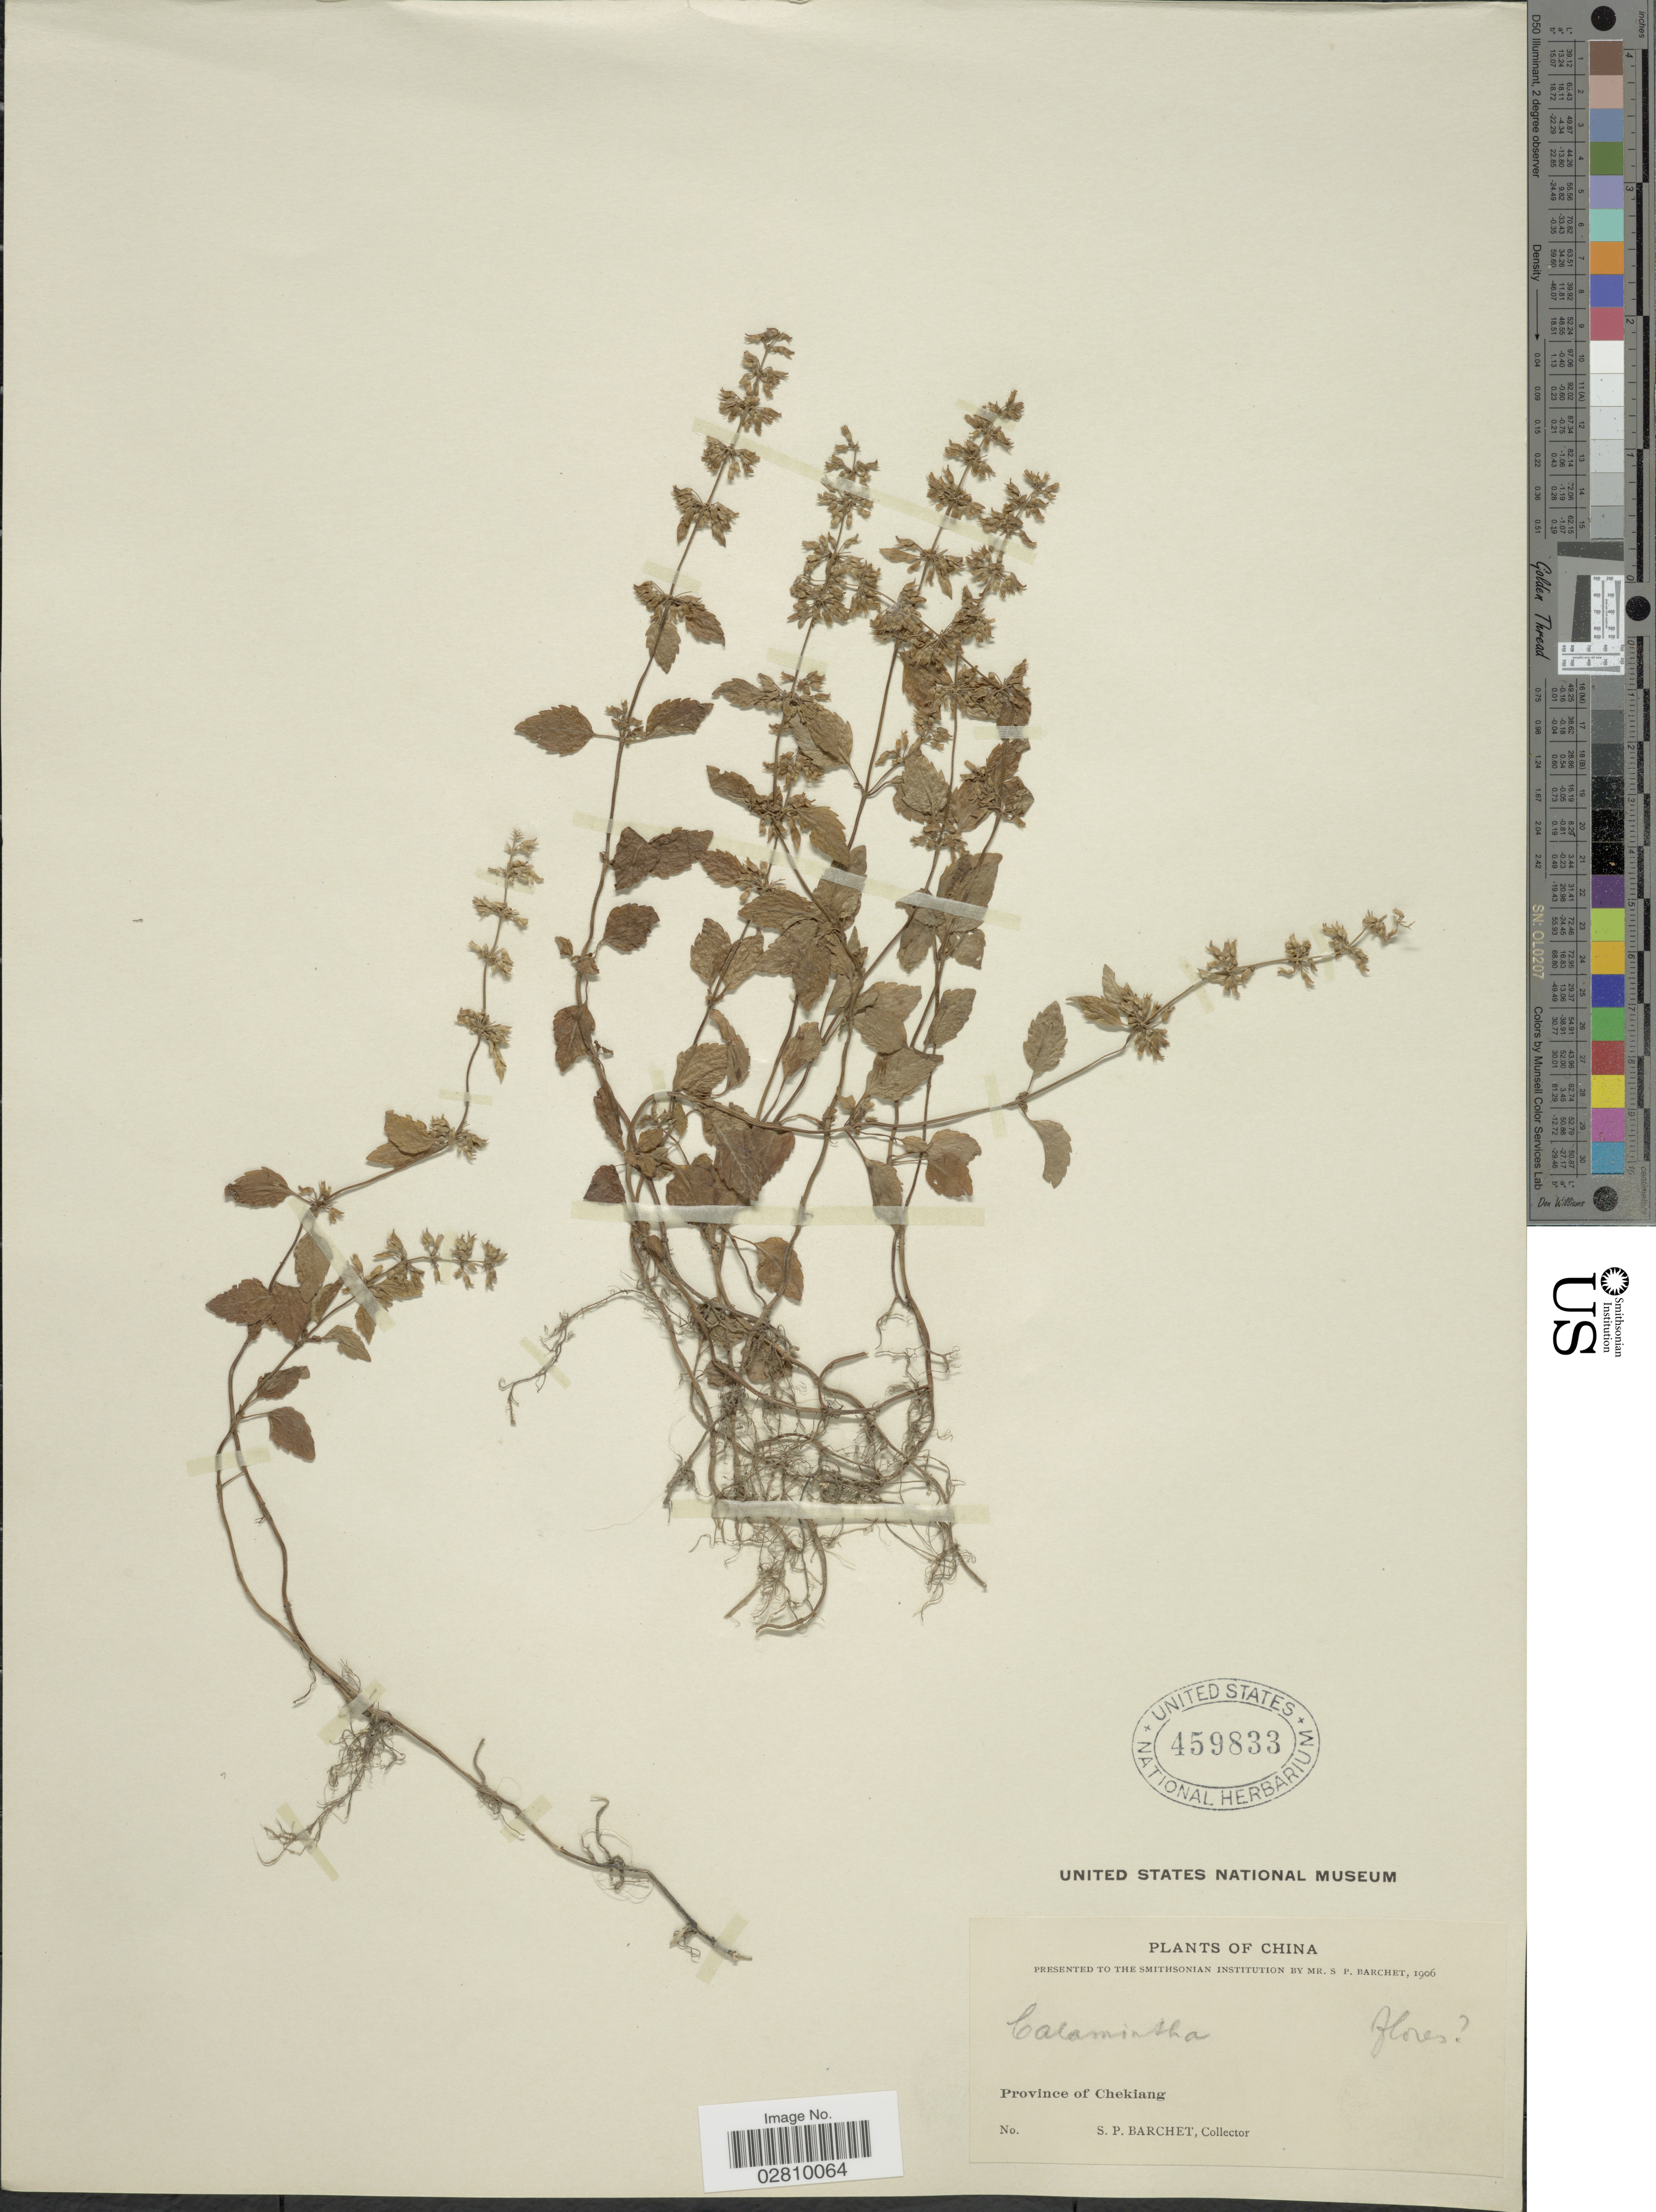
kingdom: Plantae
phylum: Tracheophyta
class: Magnoliopsida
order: Lamiales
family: Lamiaceae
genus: Calamintha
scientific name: Calamintha confinis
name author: Hance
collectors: S. P. Barchet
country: China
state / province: Zhejiang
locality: Province of Chekiang.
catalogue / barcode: US 459833